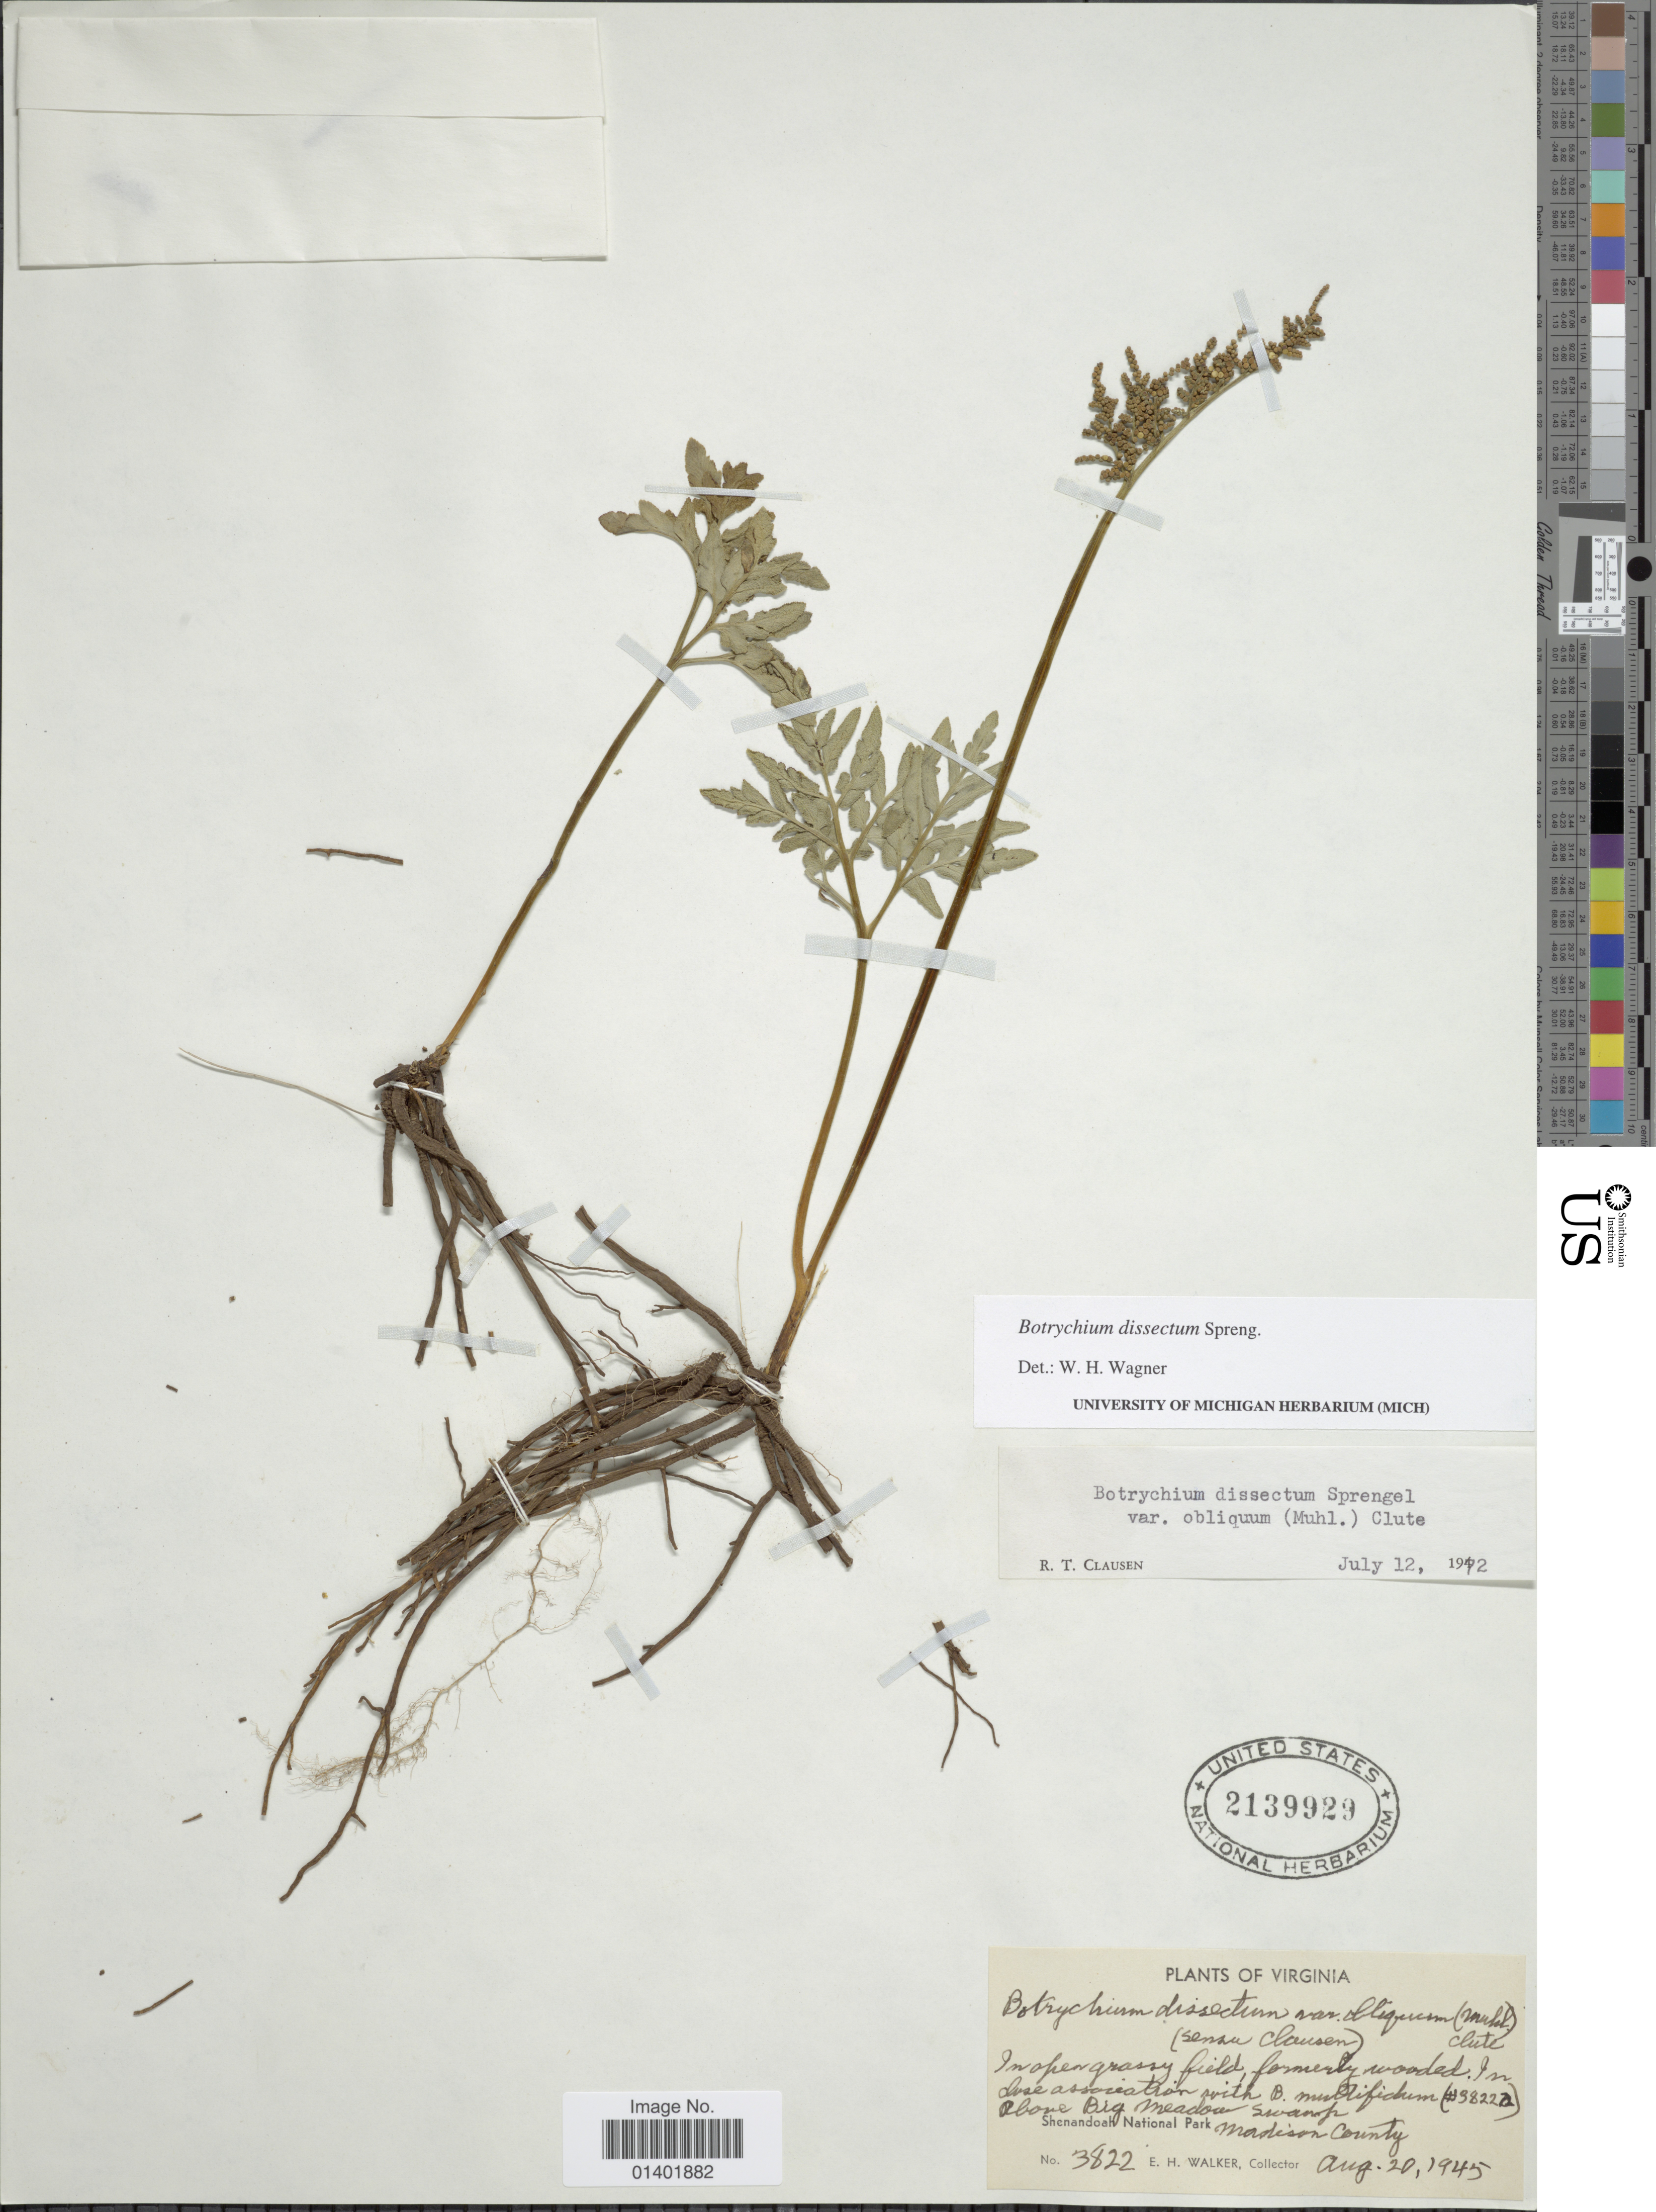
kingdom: Plantae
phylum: Tracheophyta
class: Polypodiopsida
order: Ophioglossales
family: Ophioglossaceae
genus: Botrychium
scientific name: Botrychium dissectum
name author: Spreng.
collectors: E. H. Walker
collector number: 3822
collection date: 1945-08-20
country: United States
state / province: Virginia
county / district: Madison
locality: Above Big Meadow Swamp, Shenandoah National Park, Madison County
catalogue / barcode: US 2139929